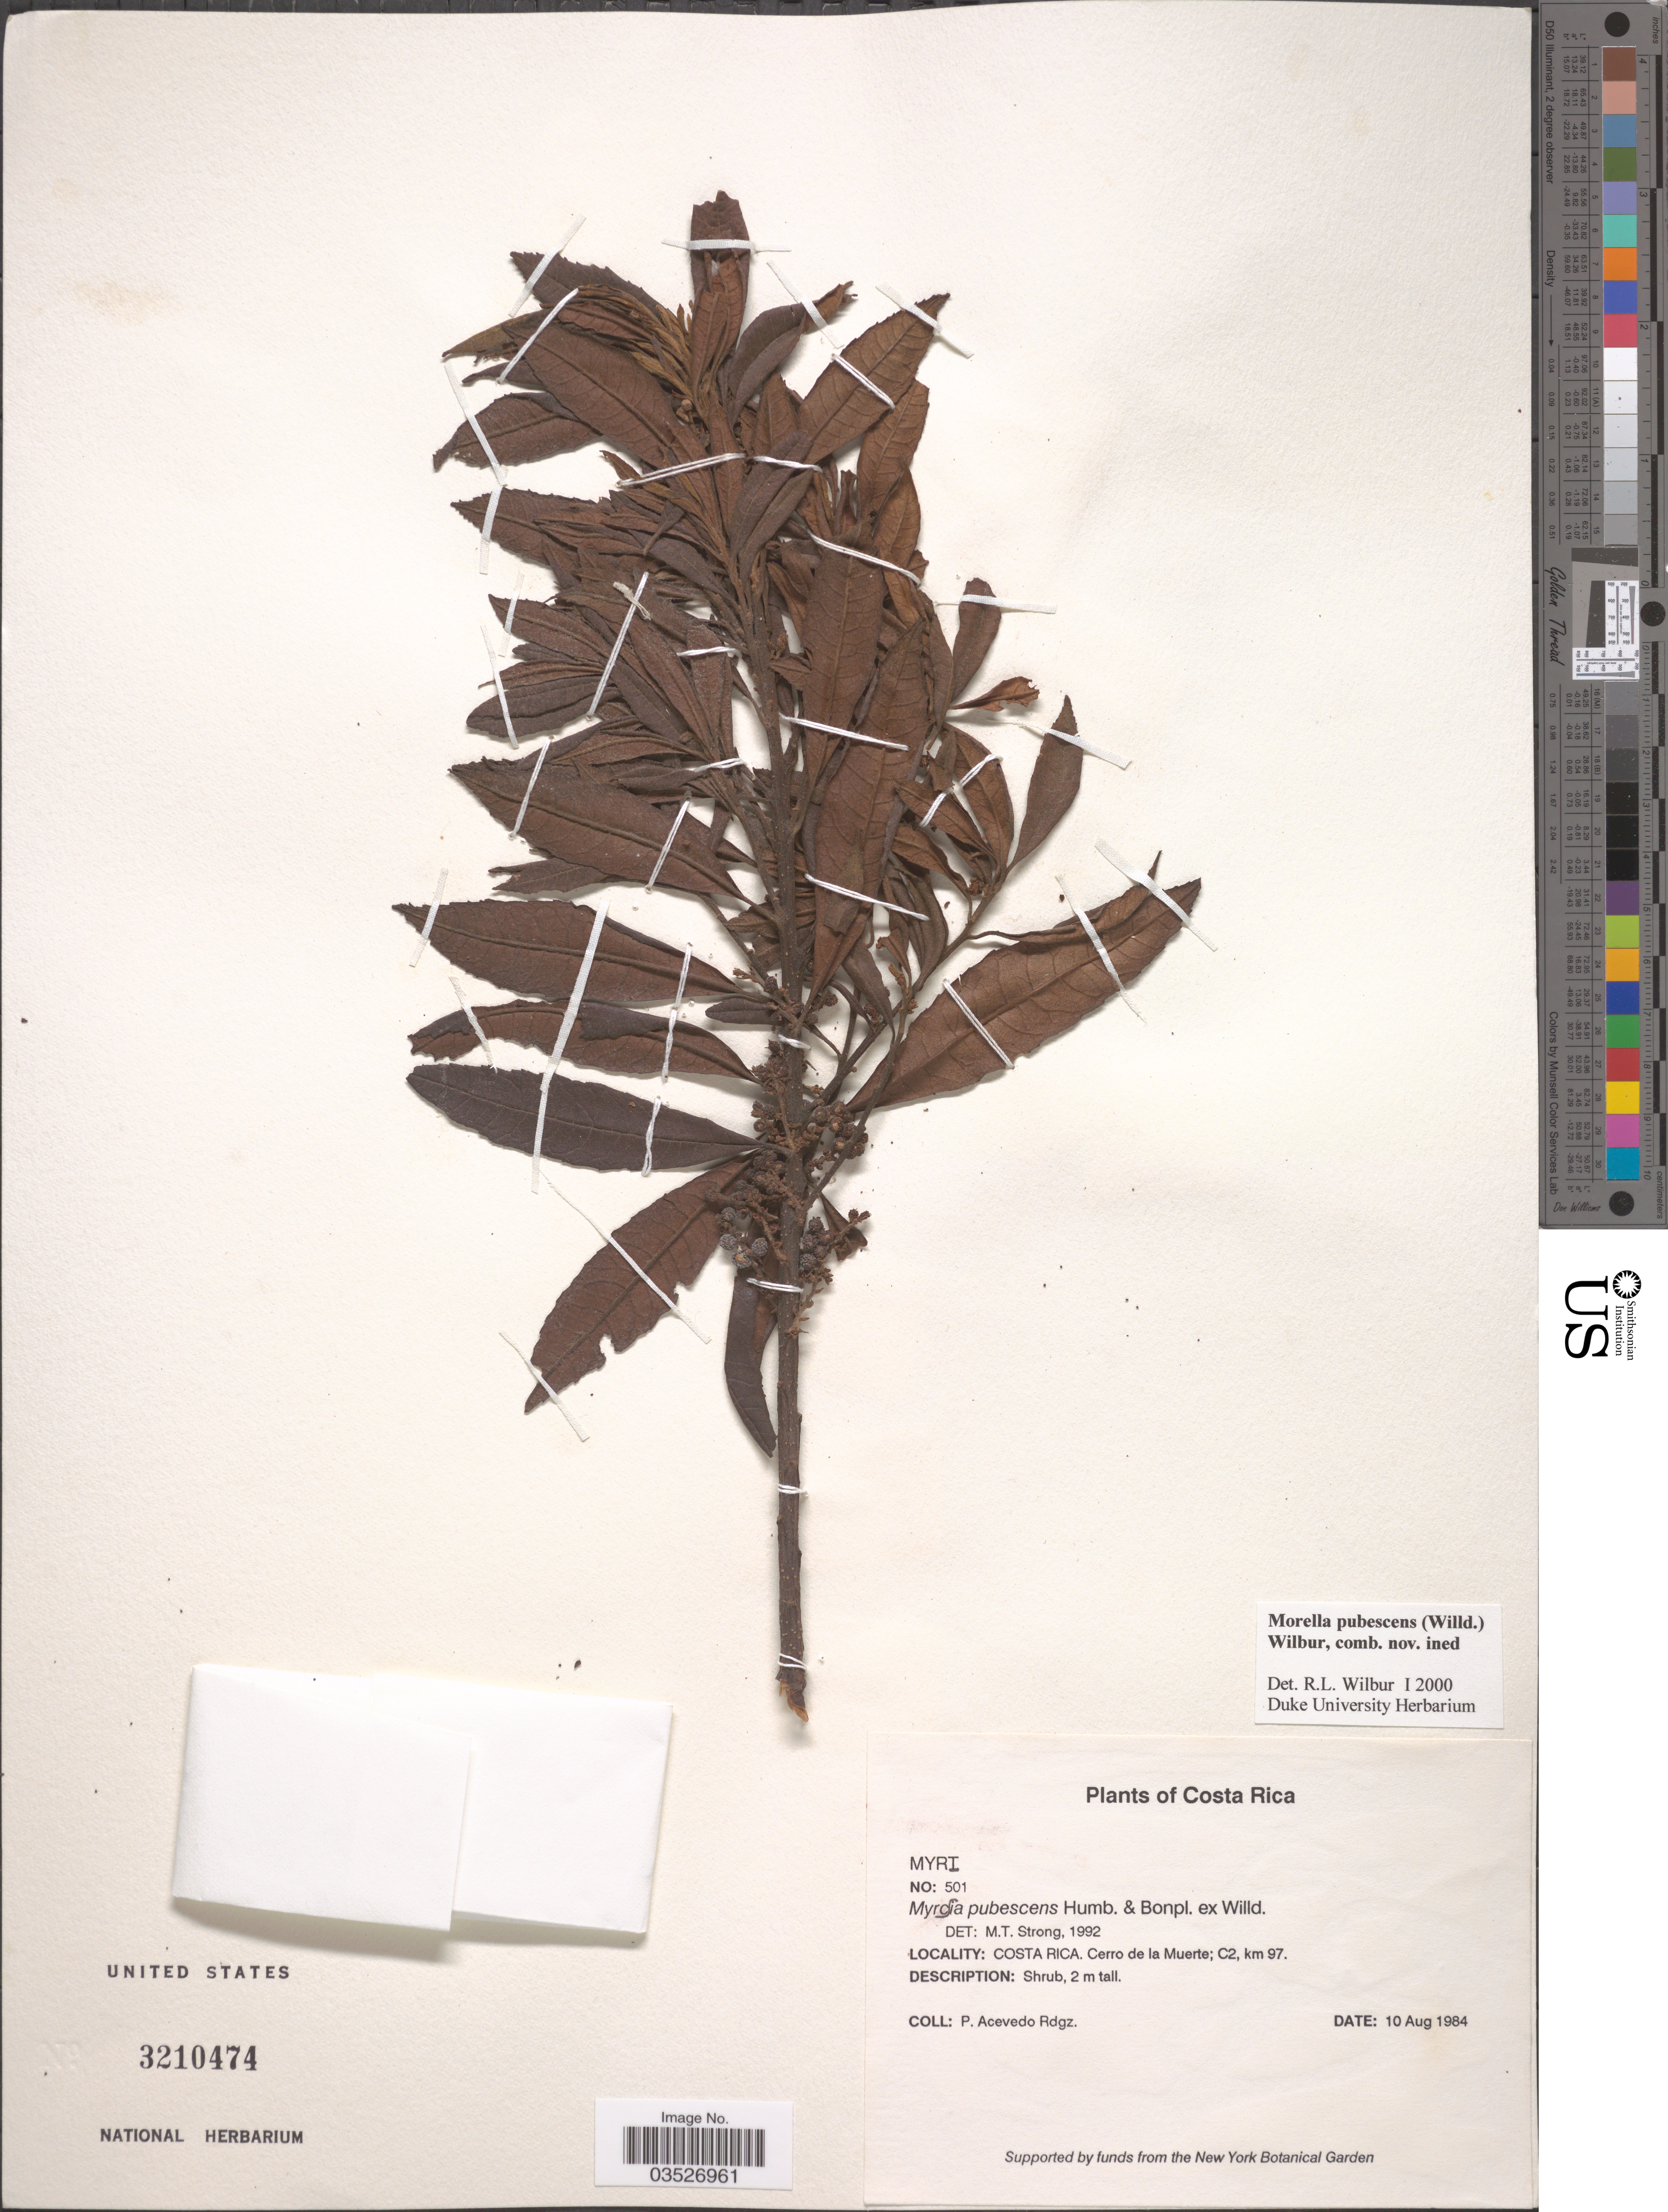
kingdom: Plantae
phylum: Tracheophyta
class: Magnoliopsida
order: Fagales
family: Myricaceae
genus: Morella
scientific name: Morella pubescens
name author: (Humb. & Bonpl. ex Willd.) Wilbur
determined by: Wilbur, R. L.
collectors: P. Acevedo-Rodr.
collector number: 501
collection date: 1984-08-10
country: Costa Rica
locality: Cerro de la Muerte; C2, km 97.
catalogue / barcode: US 3210474